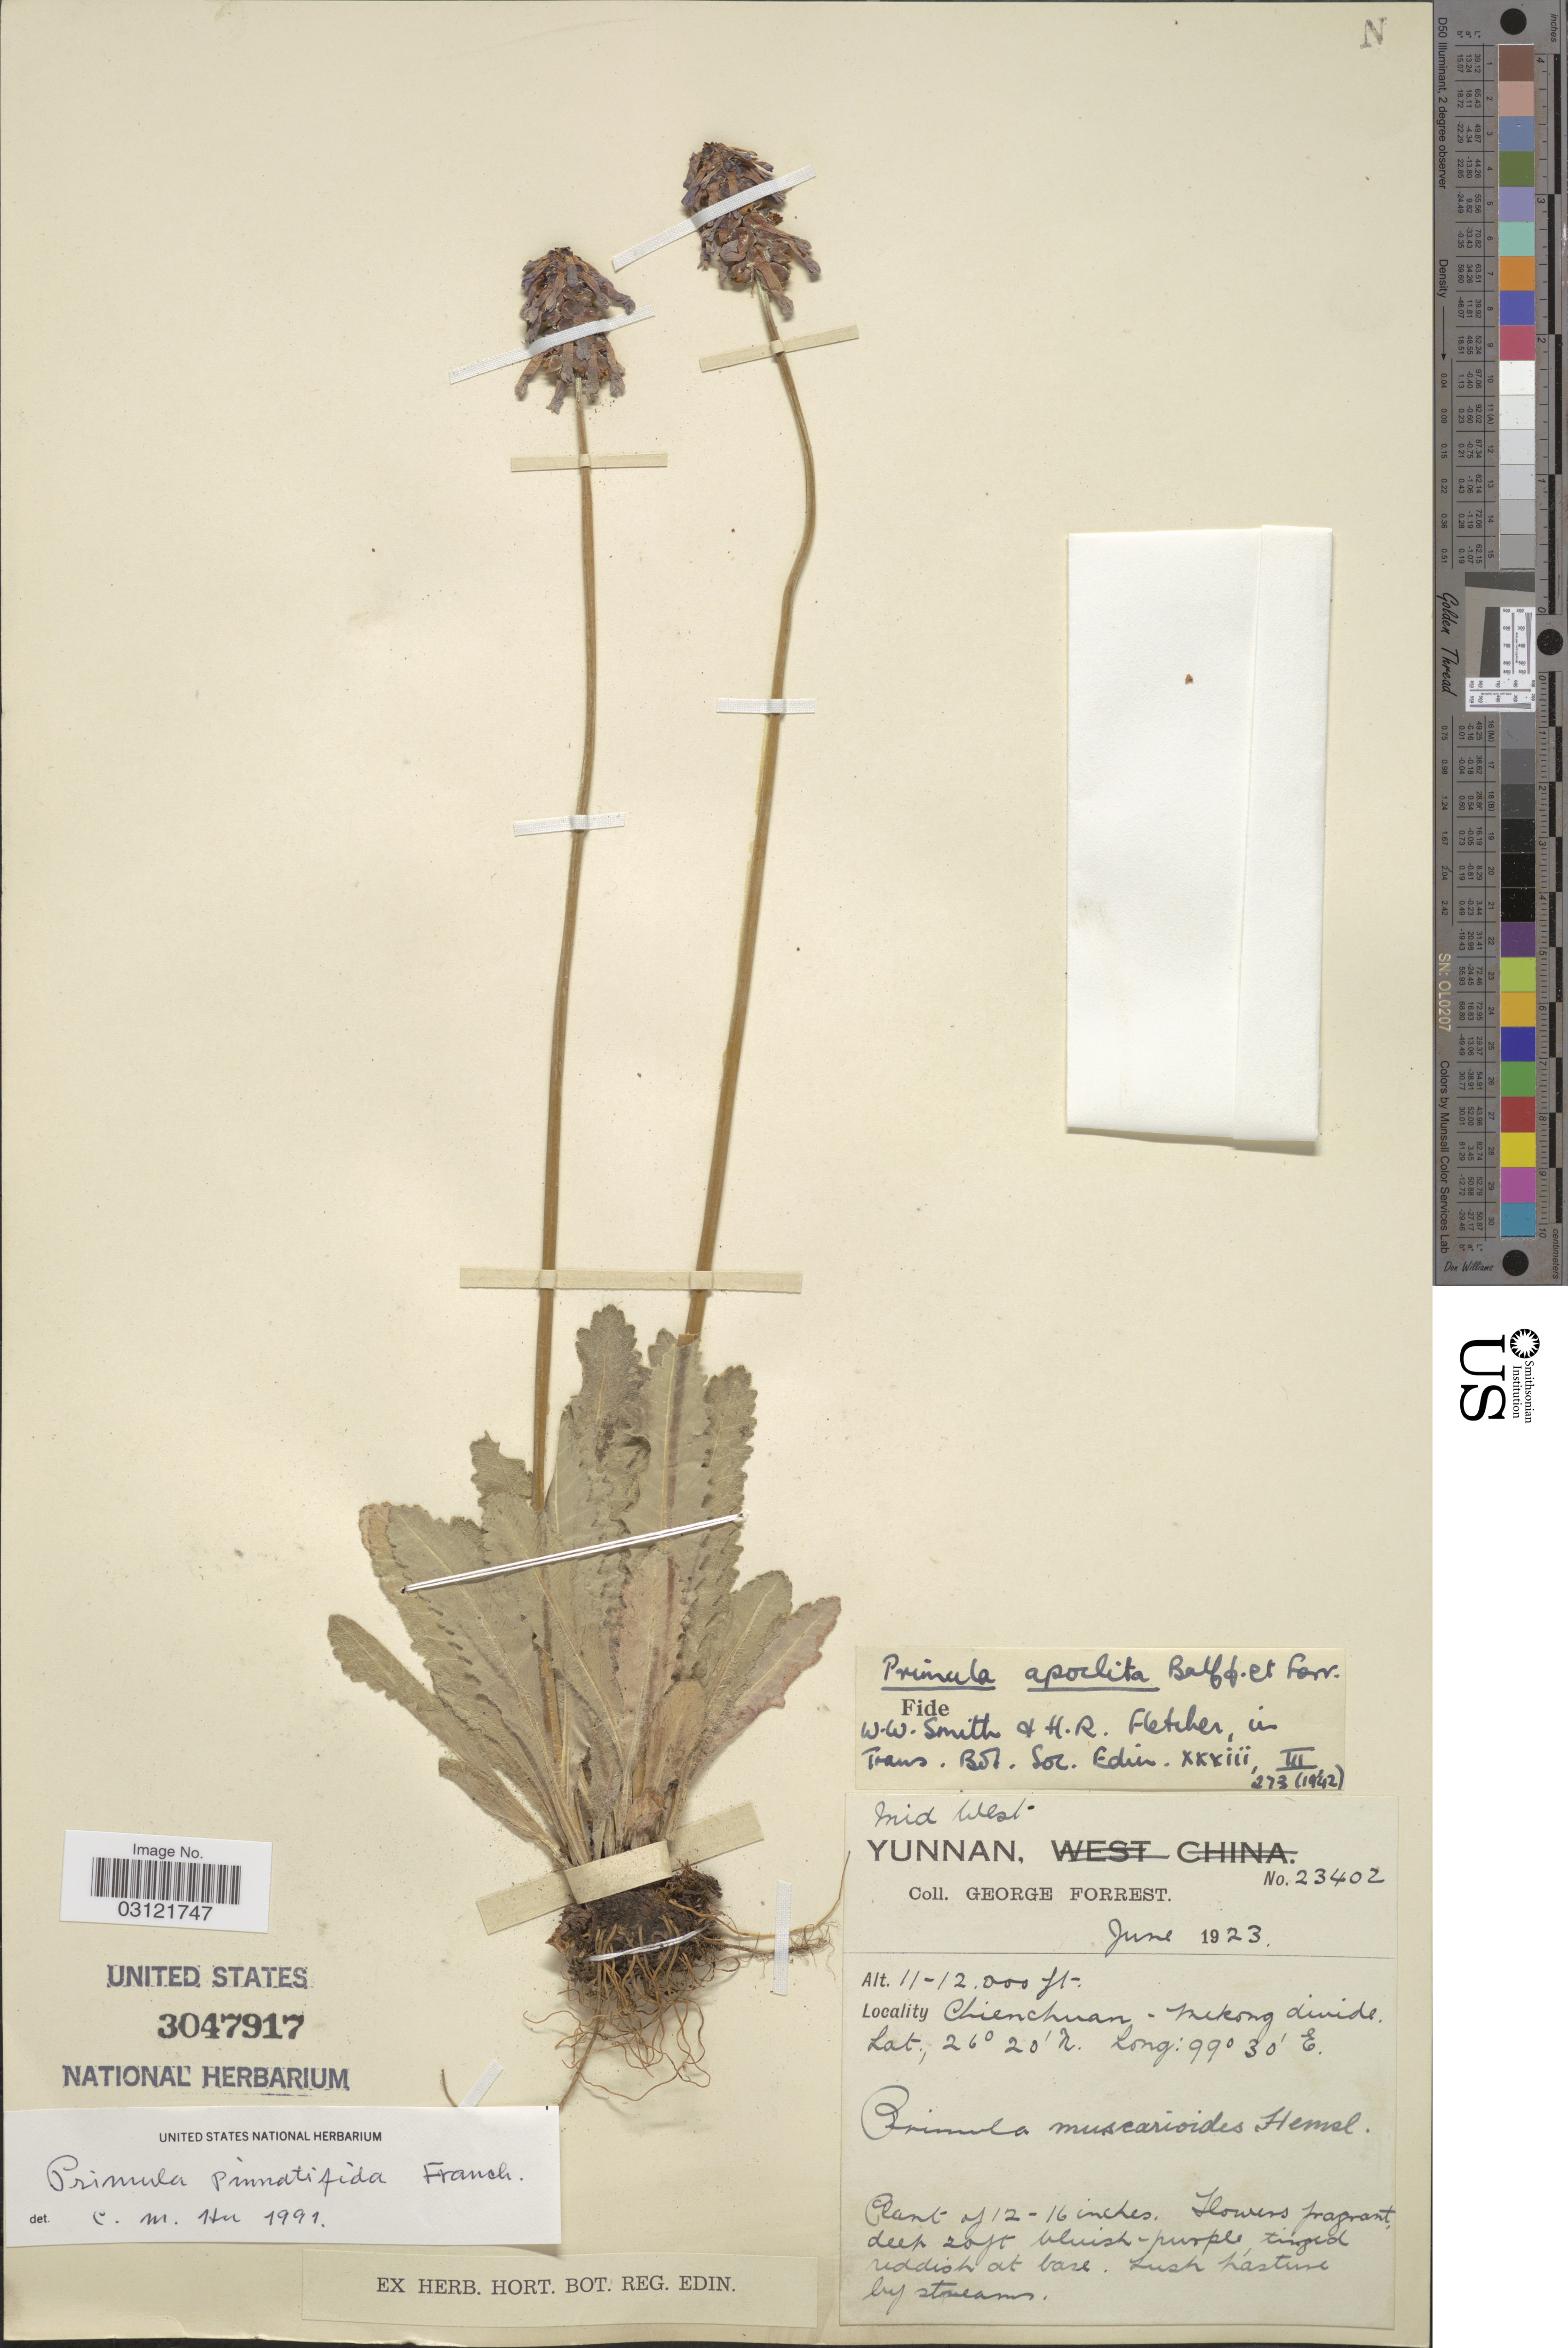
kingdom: Plantae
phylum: Tracheophyta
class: Magnoliopsida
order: Ericales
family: Primulaceae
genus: Primula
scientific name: Primula pinnatifida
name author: Franch.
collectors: G. Forrest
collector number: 23402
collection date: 1923-06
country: China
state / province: Yunnan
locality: Mid West Yunnan, Chienchuan, Mekong divide.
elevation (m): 3353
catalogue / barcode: US 3047917